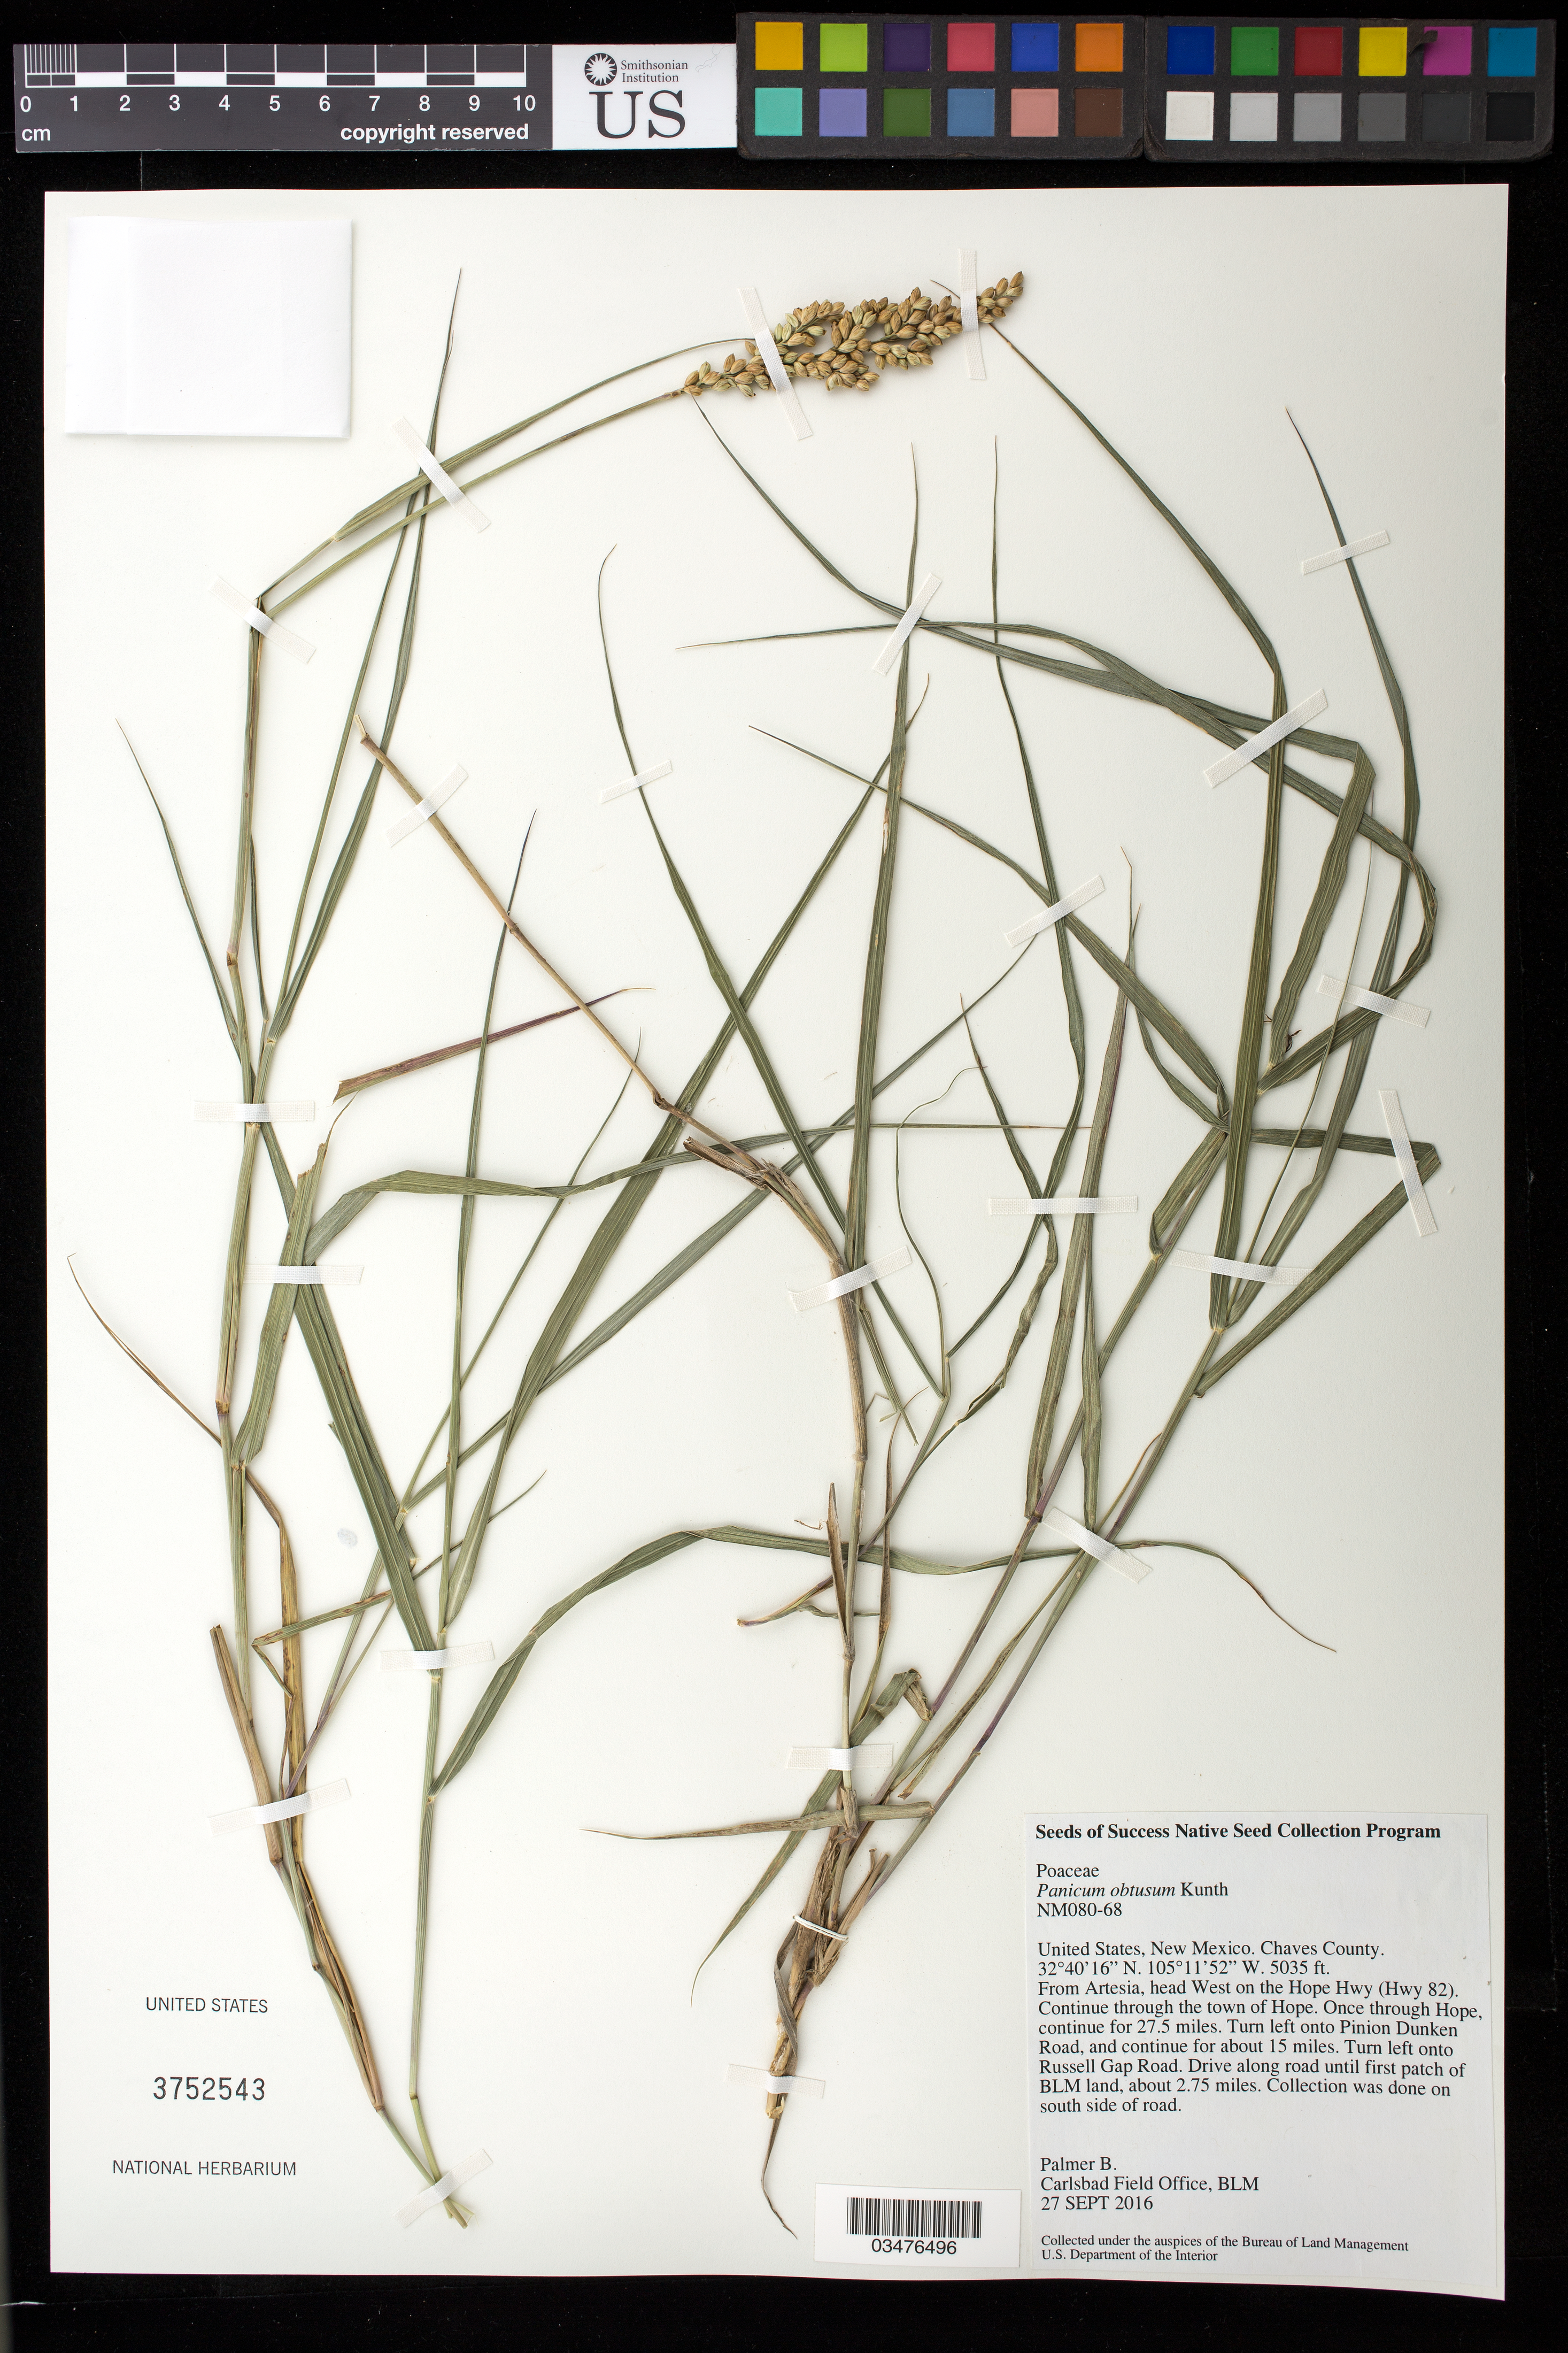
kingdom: Plantae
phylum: Tracheophyta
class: Liliopsida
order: Poales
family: Poaceae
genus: Panicum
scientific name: Panicum obtusum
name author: Kunth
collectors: B. Palmer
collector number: NM080-68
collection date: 2016-09-27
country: United States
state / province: New Mexico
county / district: Chaves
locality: Russell Gap Road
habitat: R070DY151NM - Limestone Hills ecological site; collection site among Pinon-Juniper woodland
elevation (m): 1535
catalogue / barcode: US 3752543